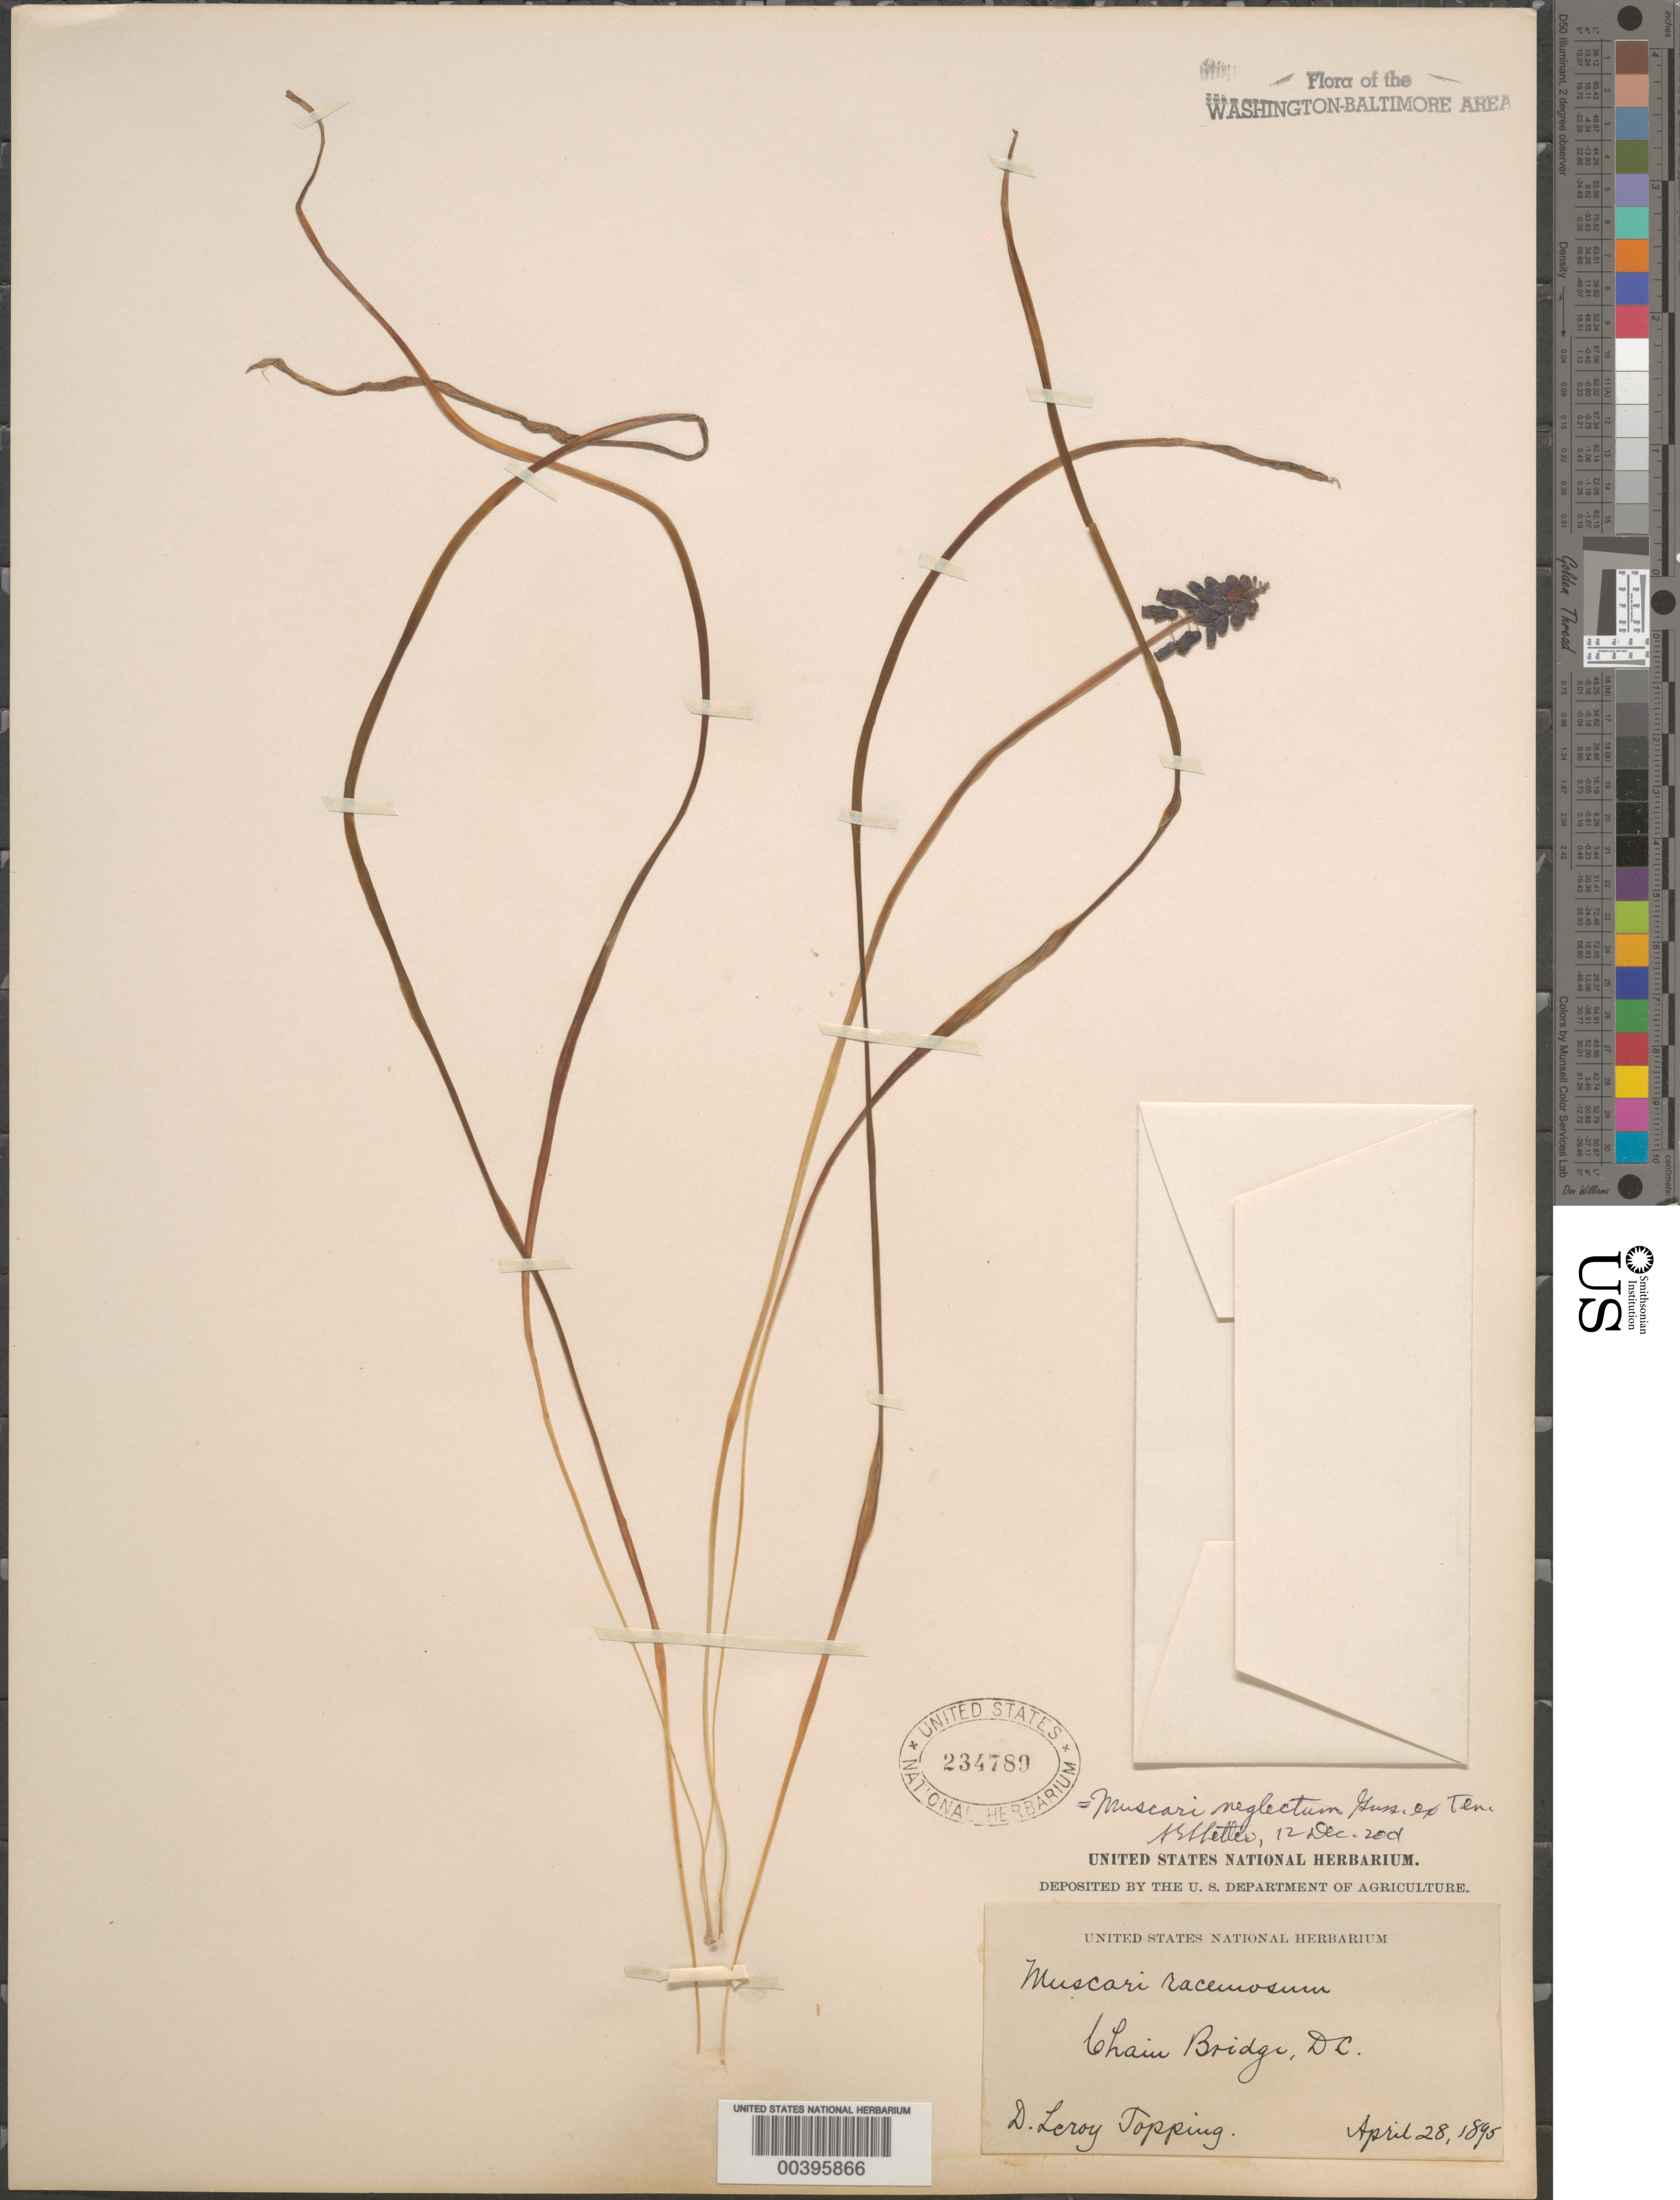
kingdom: Plantae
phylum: Tracheophyta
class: Liliopsida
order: Asparagales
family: Asparagaceae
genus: Muscari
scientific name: Muscari neglectum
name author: Gussone ex Ten.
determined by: Shetler, Stanwyn G., (US), NMNH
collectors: D. L. Topping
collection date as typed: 28 Apr 1895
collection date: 1895-04-28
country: United States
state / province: District of Columbia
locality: Chain Bridge C. and O. Canal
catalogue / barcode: US 234789